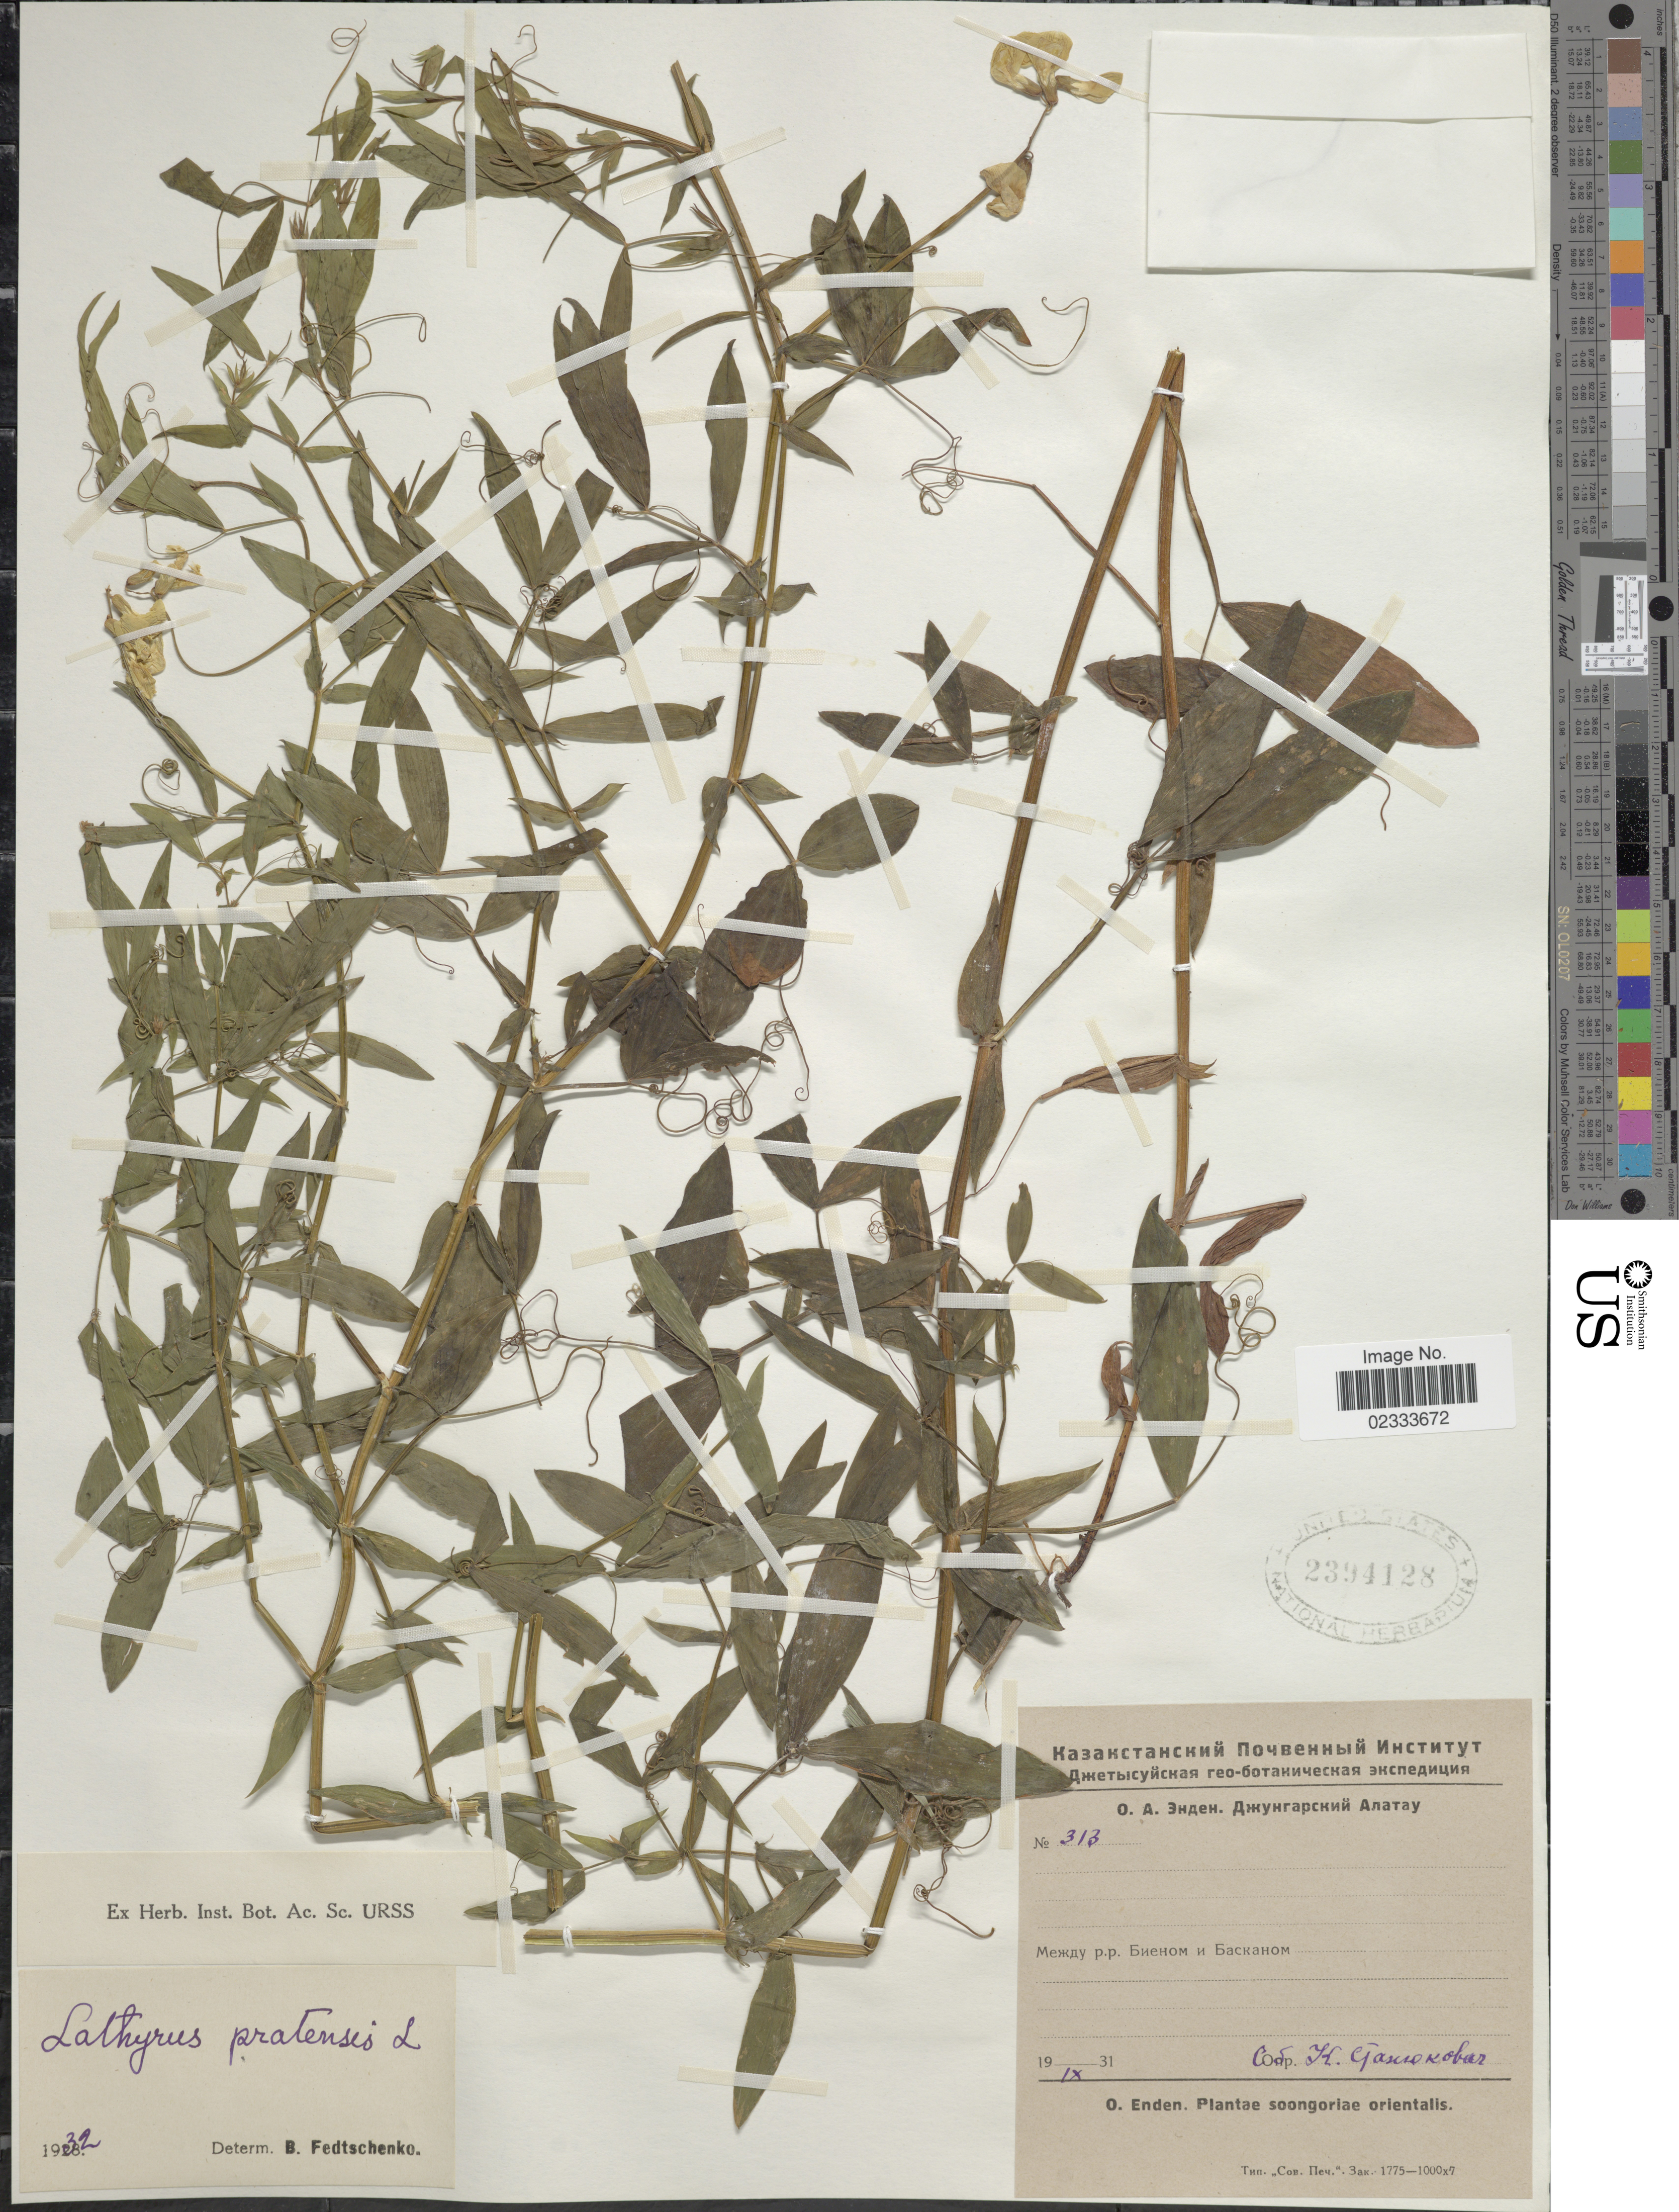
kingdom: Plantae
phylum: Tracheophyta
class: Magnoliopsida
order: Fabales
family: Fabaceae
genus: Lathyrus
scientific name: Lathyrus pratensis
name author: L.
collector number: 313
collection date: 1931-09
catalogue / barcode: US 2394128